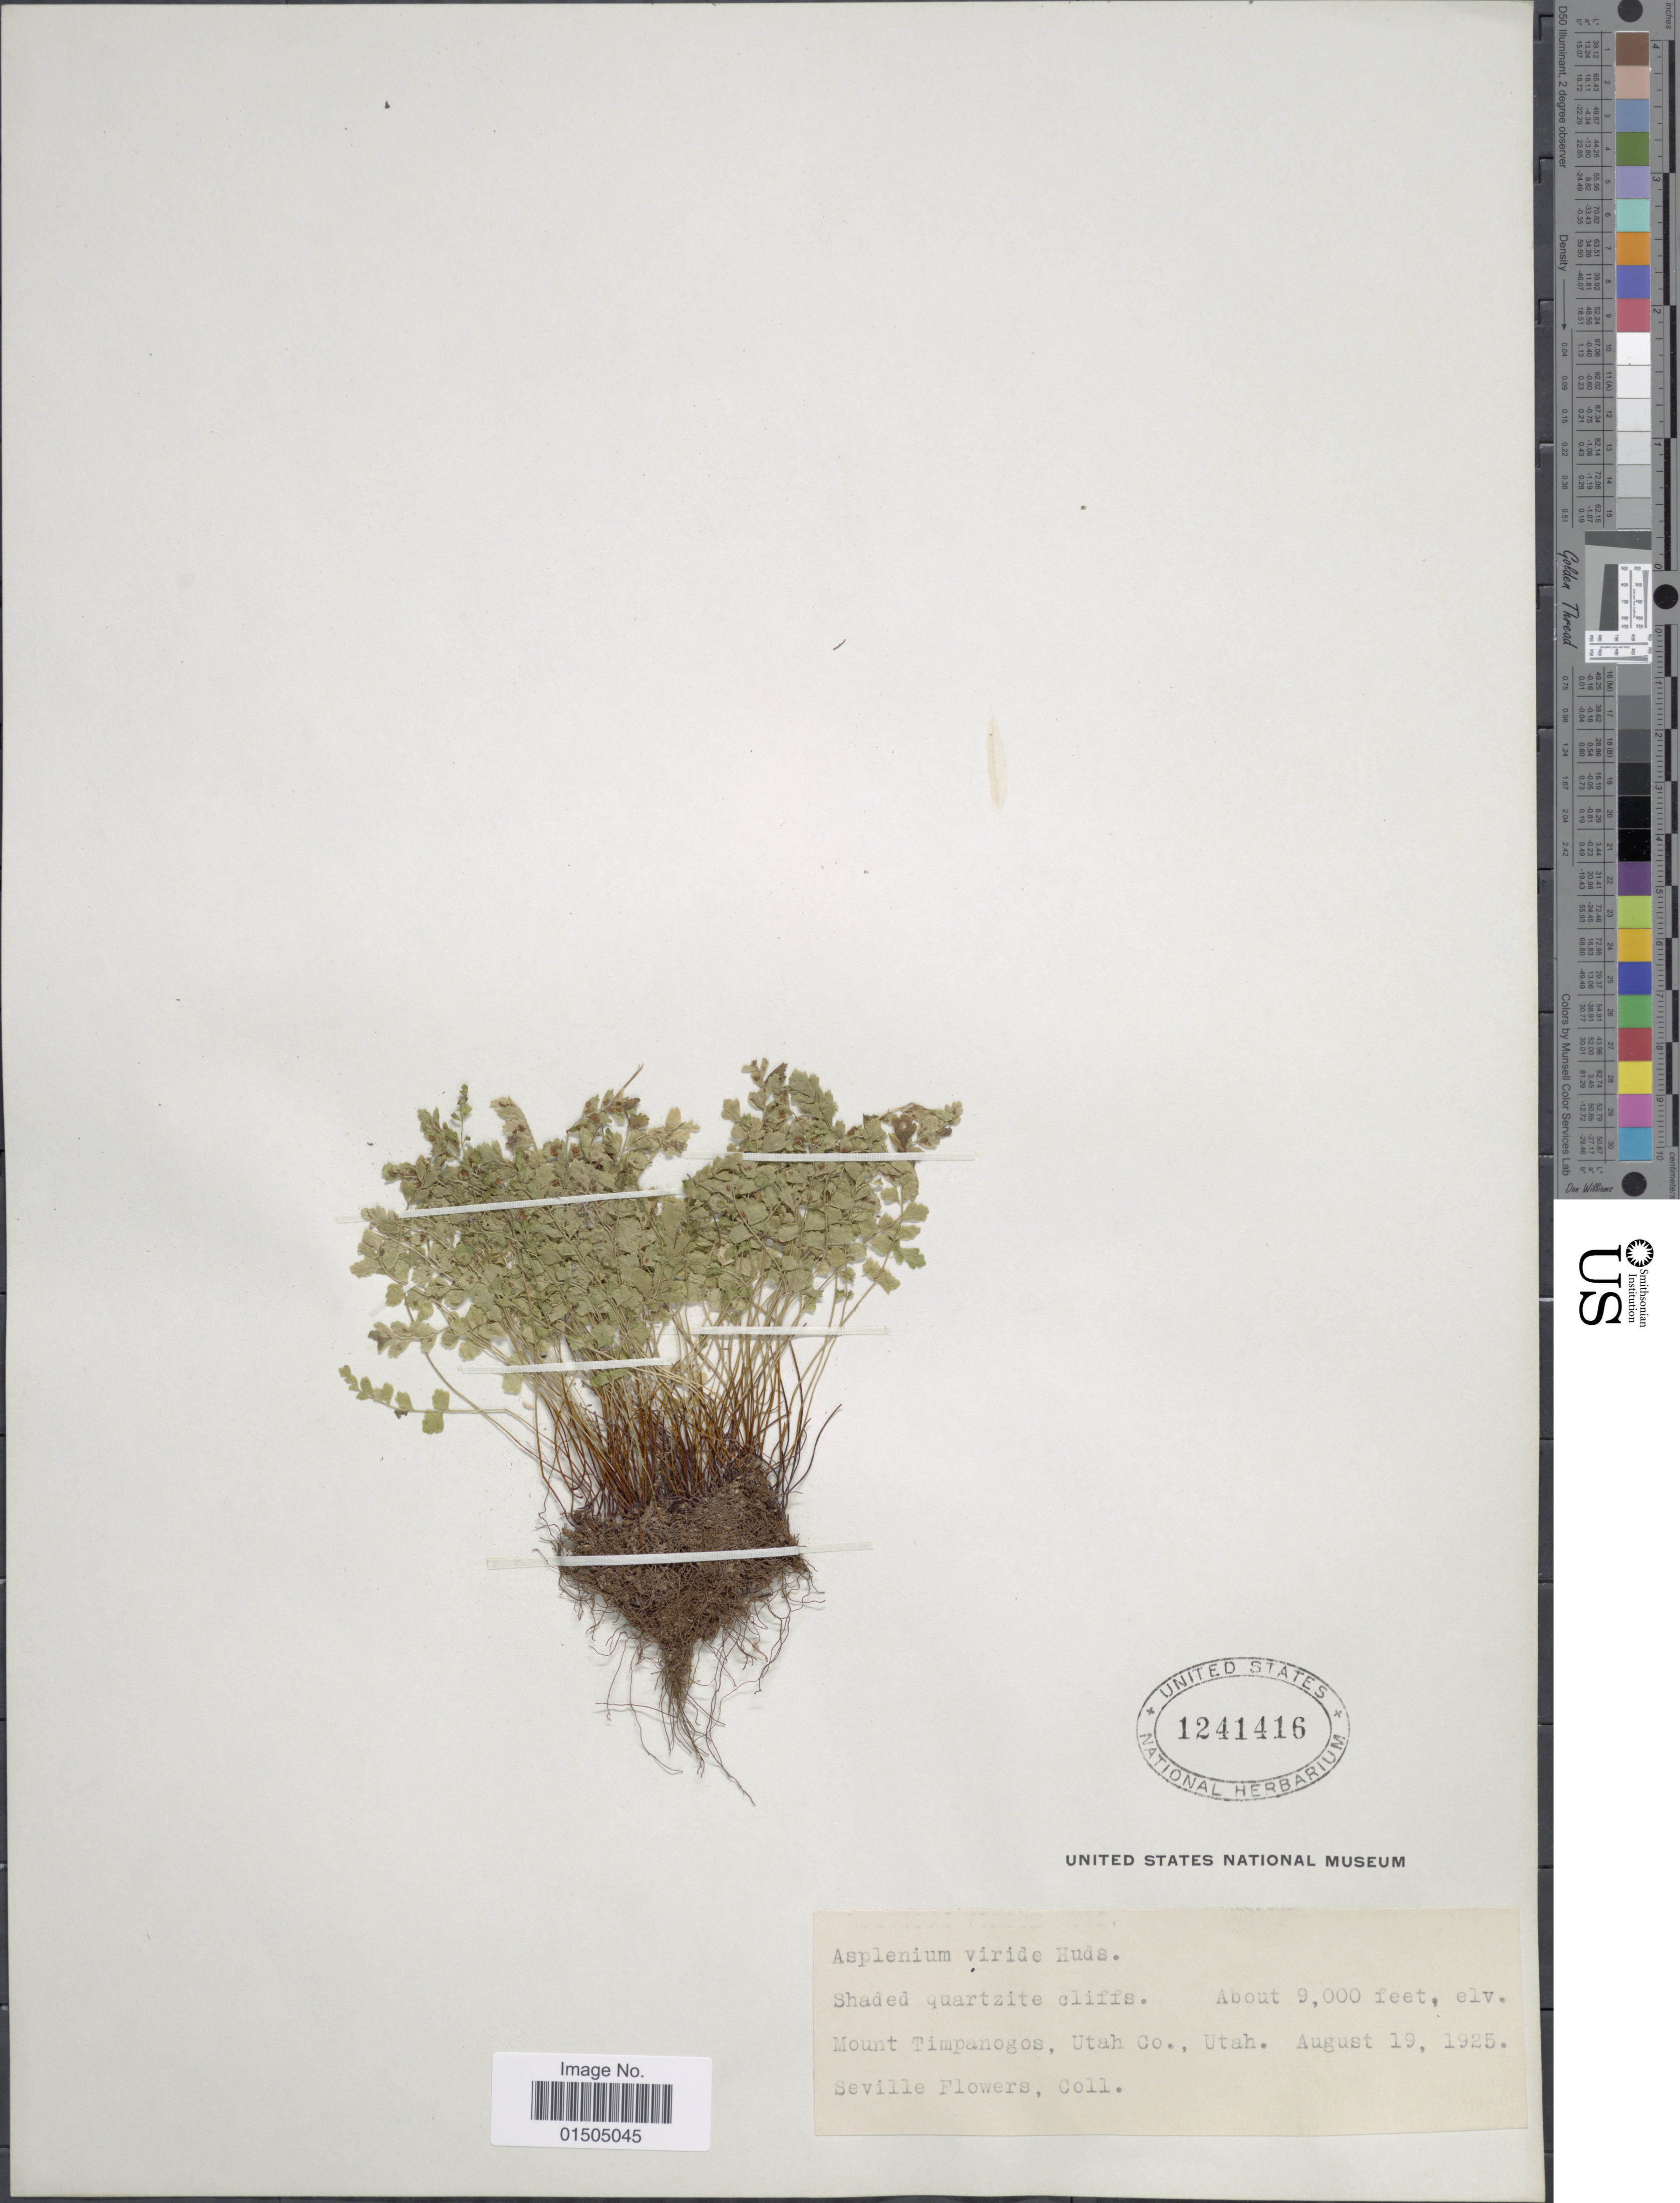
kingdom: Plantae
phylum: Tracheophyta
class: Polypodiopsida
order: Polypodiales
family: Aspleniaceae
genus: Asplenium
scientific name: Asplenium trichomanes-ramosum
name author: L.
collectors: S. Flowers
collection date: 1925-08-19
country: United States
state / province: Utah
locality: Mount Timpanogos, Utah Co.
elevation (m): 2743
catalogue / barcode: US 1241416